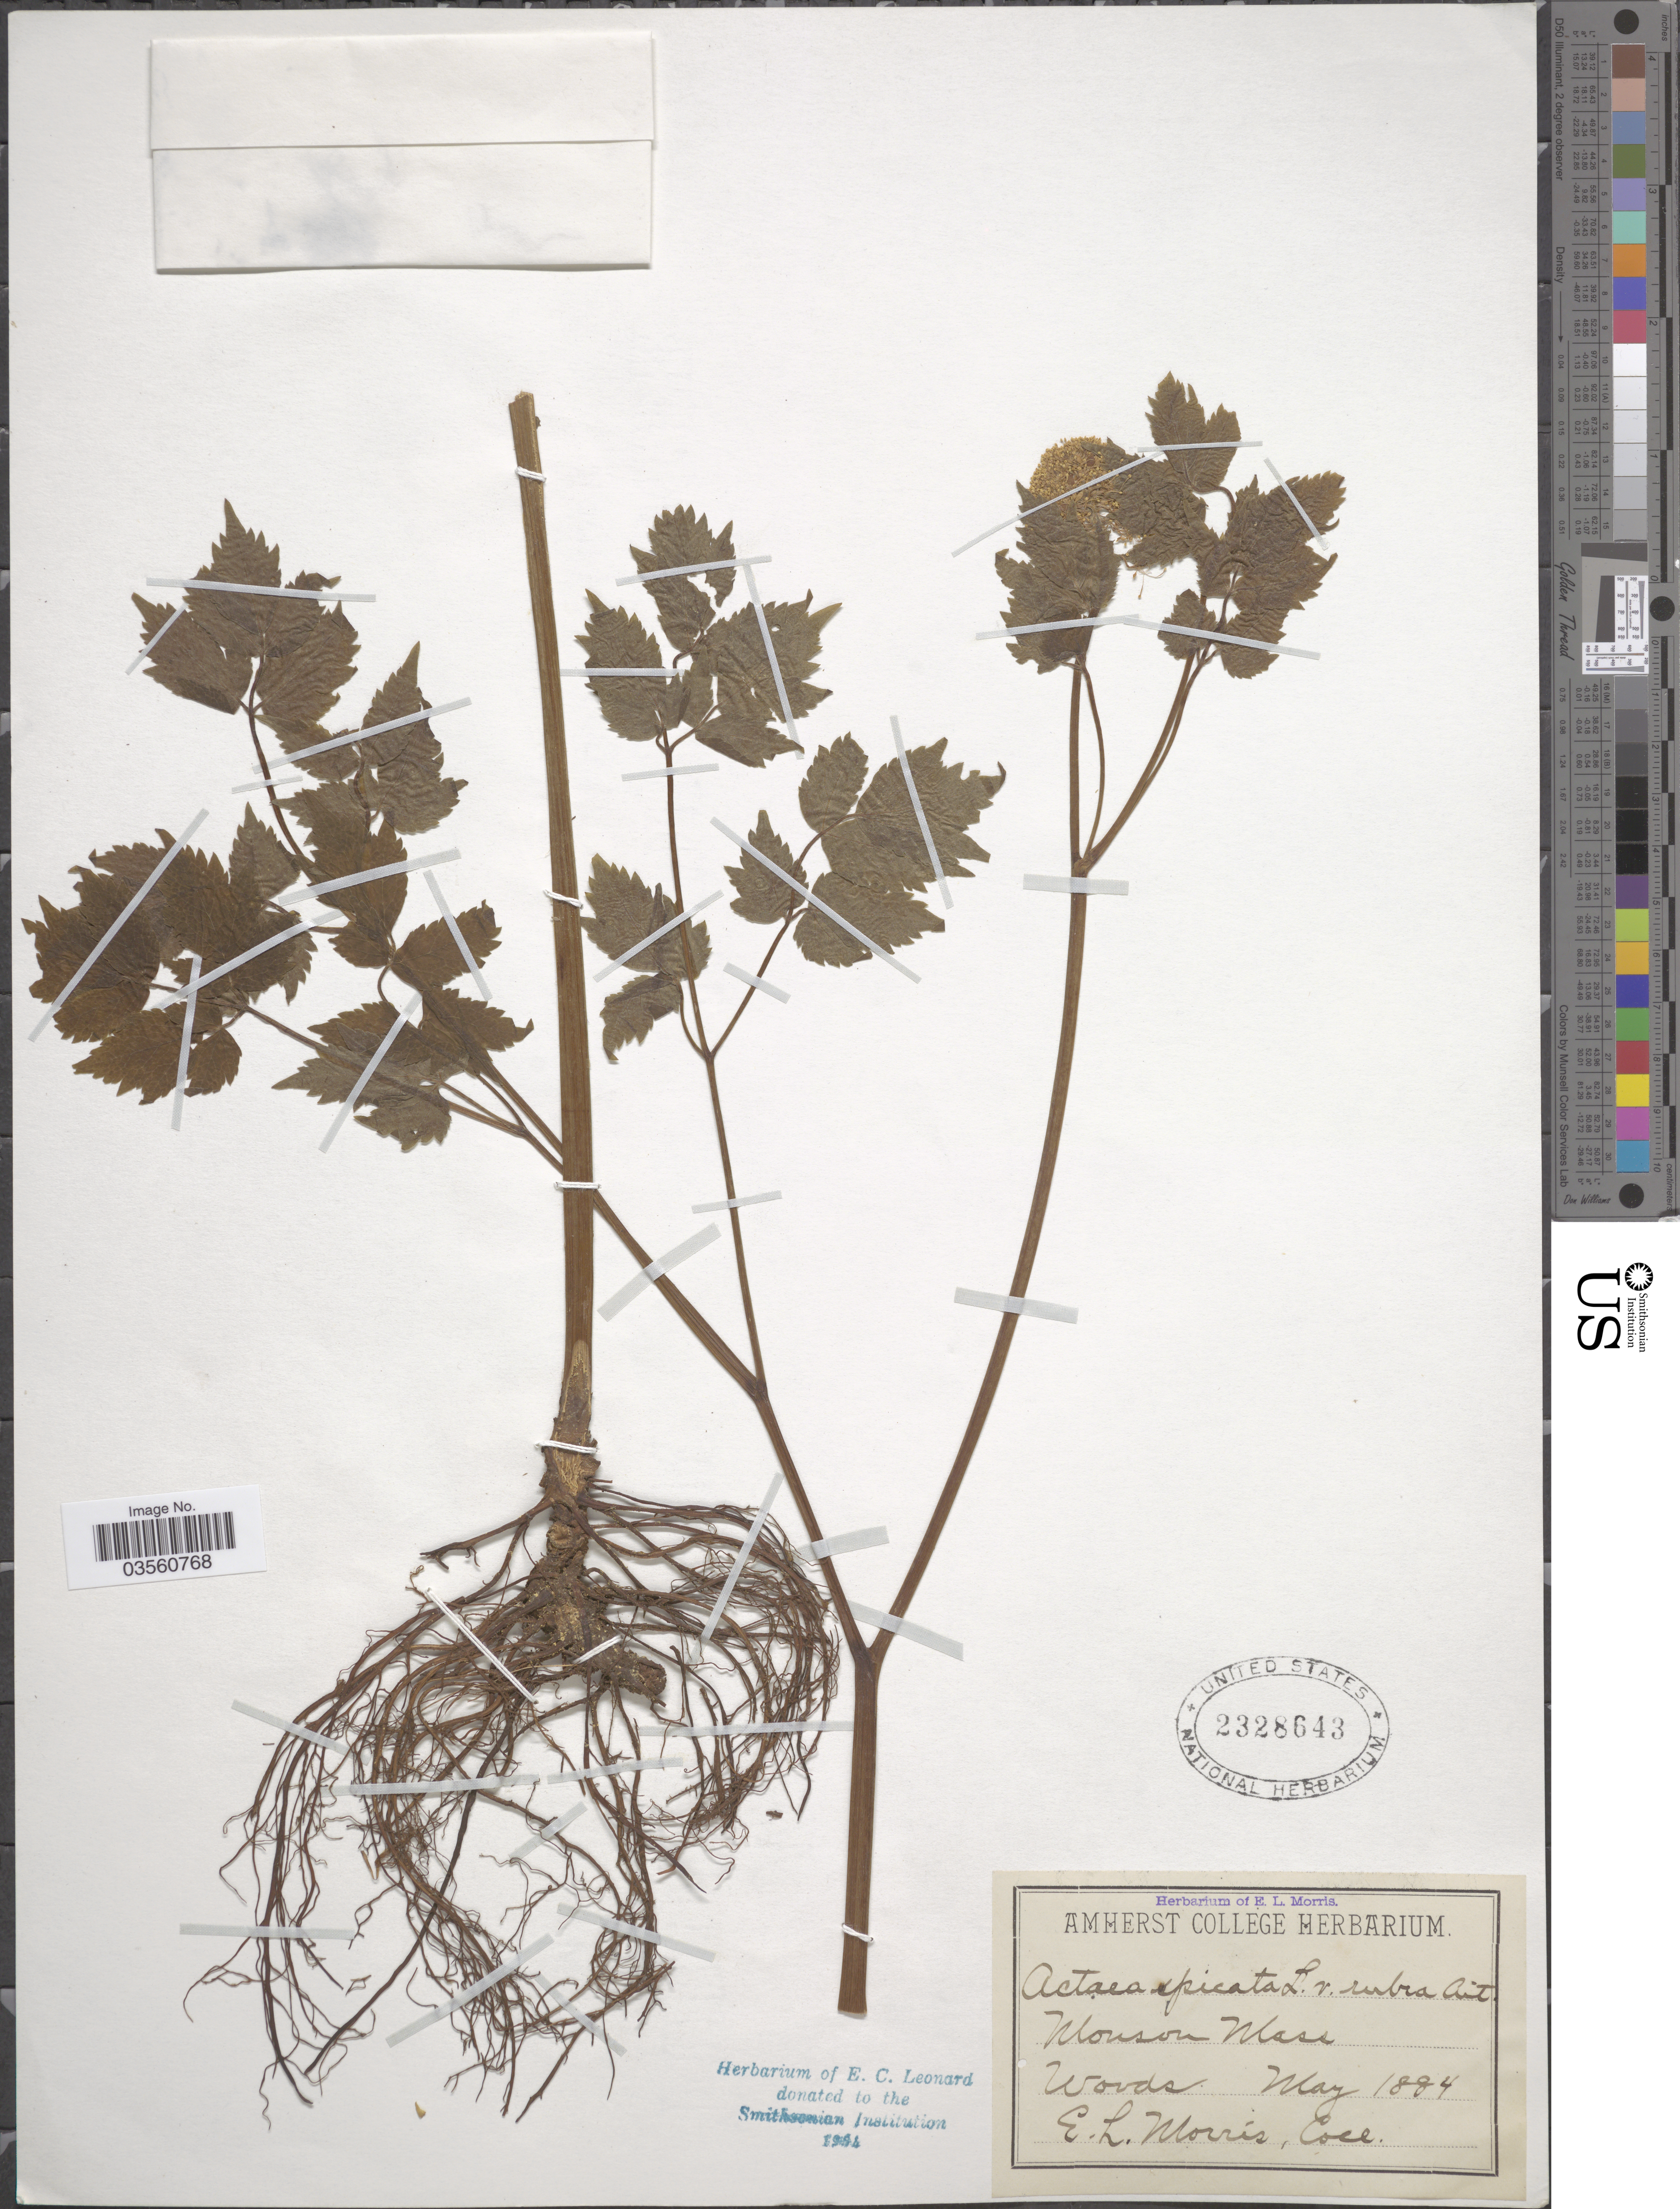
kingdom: Plantae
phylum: Tracheophyta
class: Magnoliopsida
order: Ranunculales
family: Ranunculaceae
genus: Actaea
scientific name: Actaea spicata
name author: L.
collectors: E. Morris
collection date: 1884-05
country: United States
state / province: Massachusetts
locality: Monson.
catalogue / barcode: US 2328643